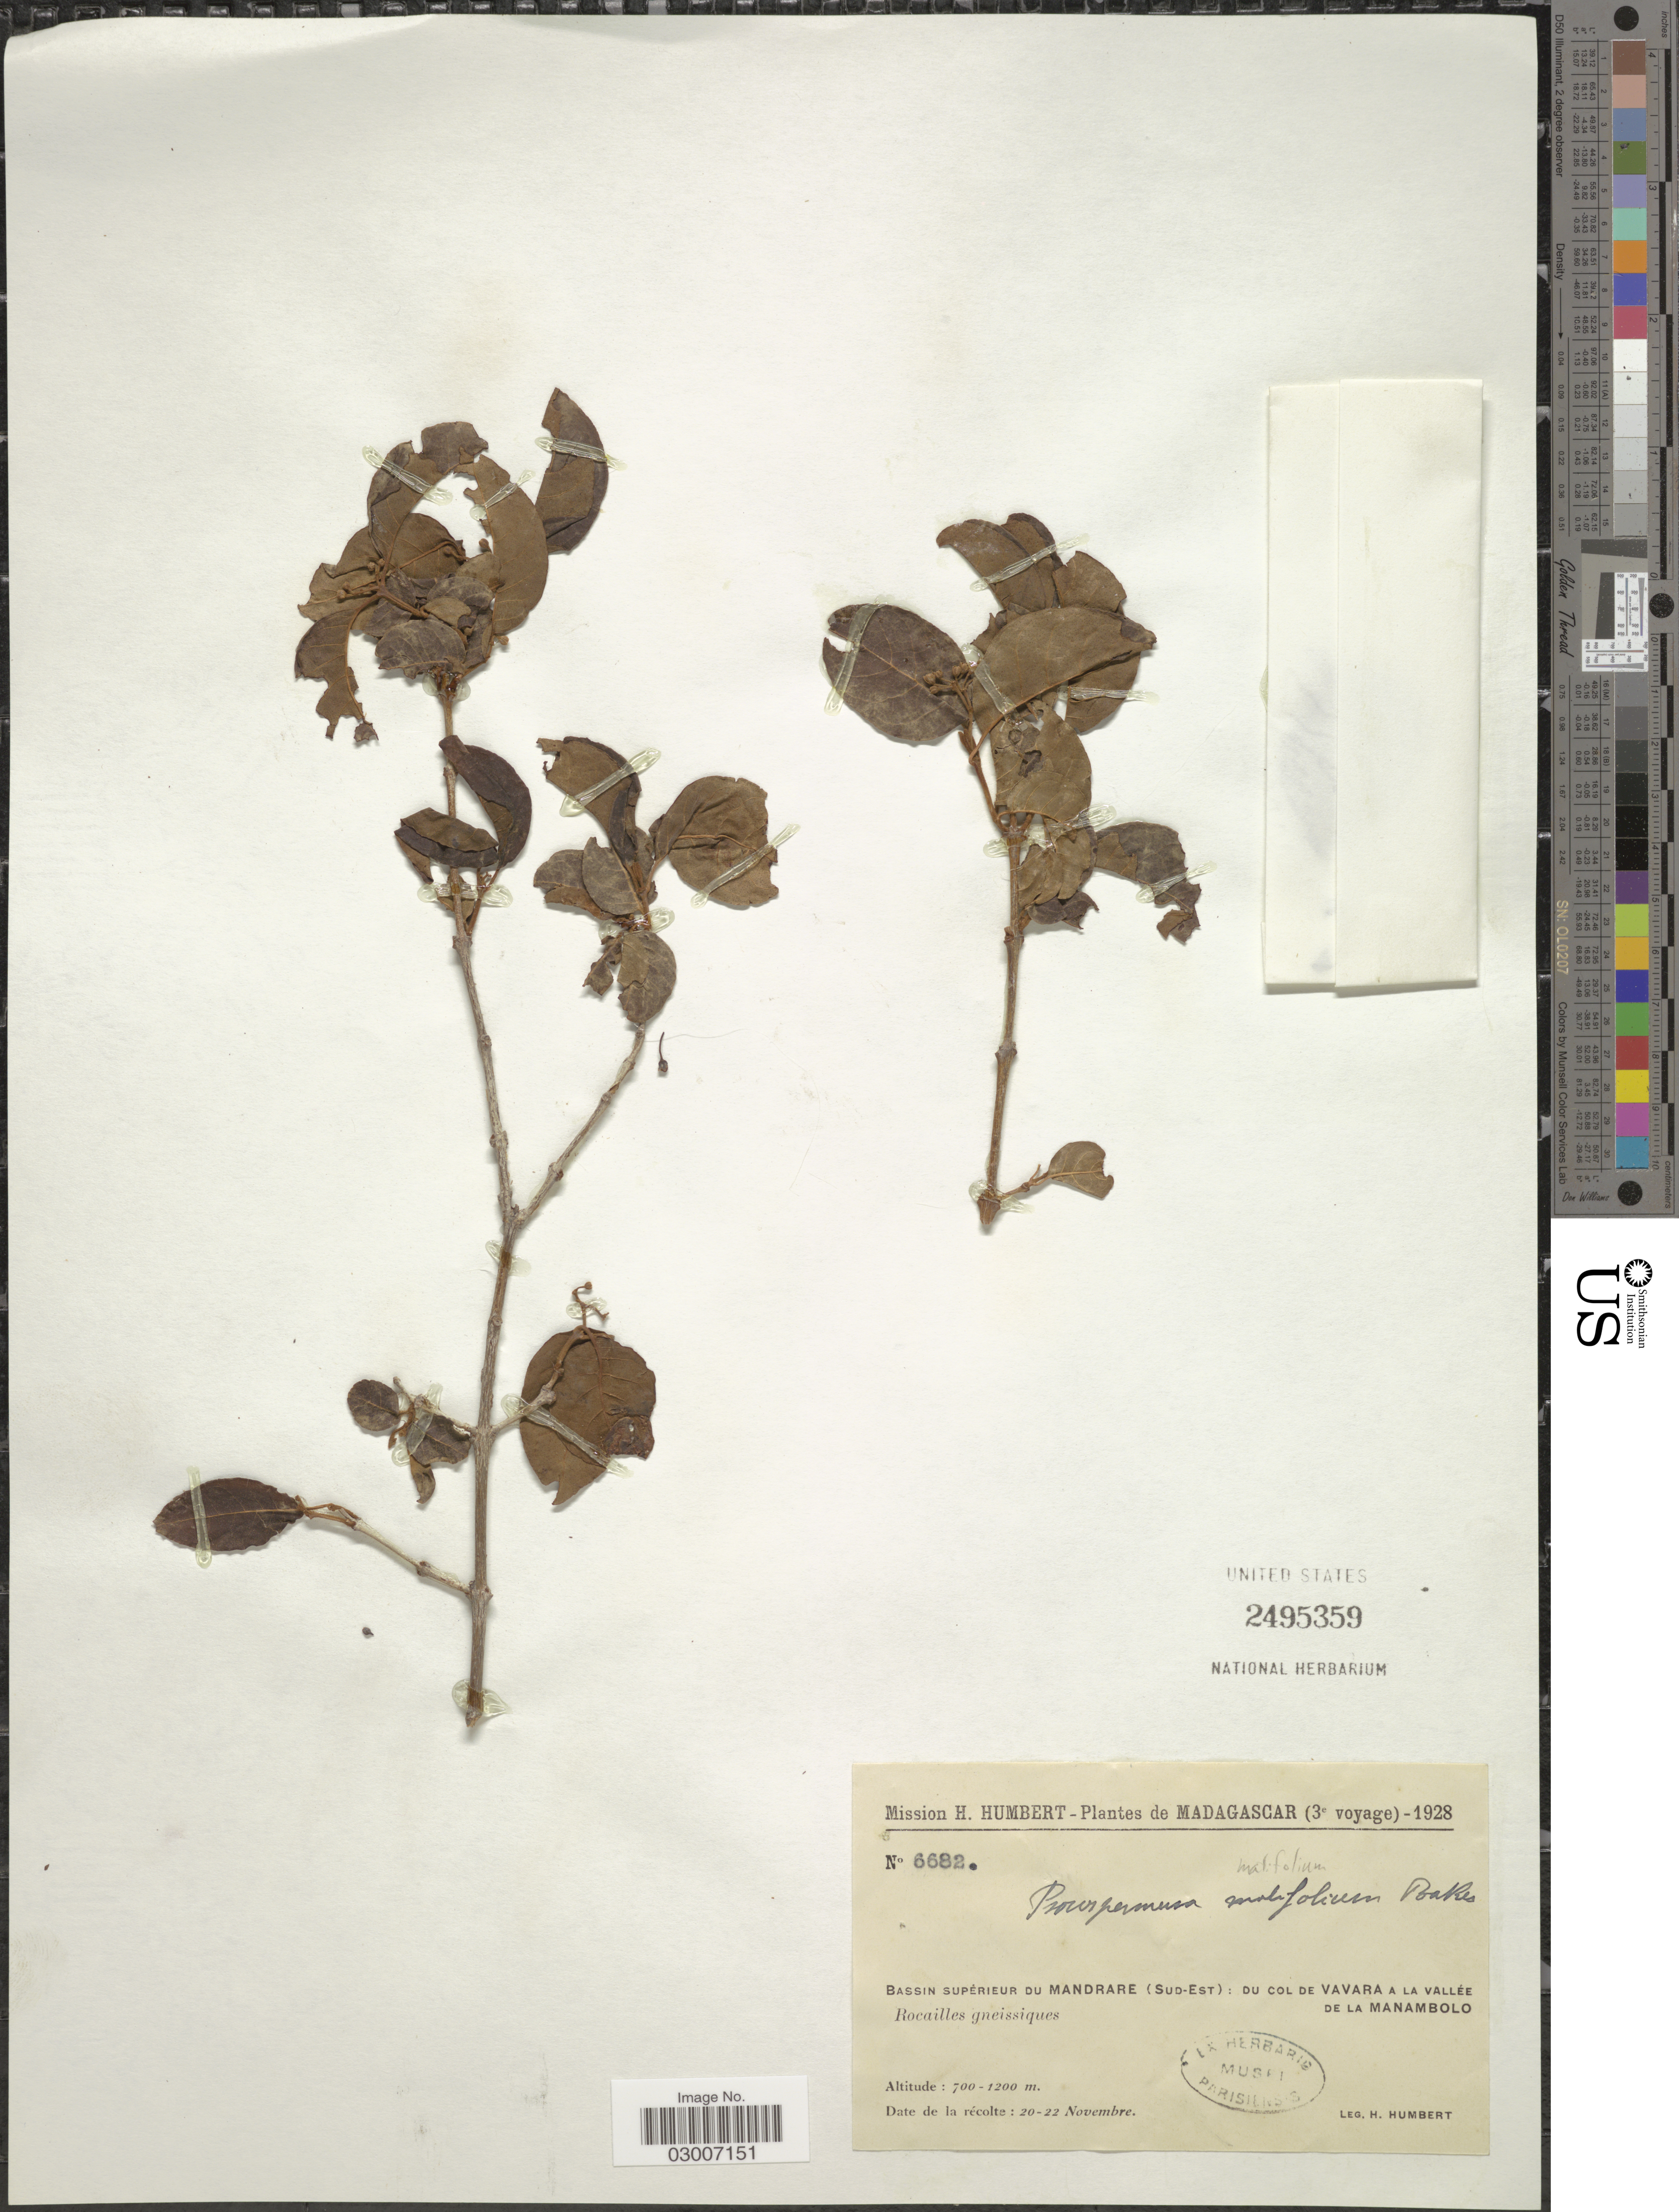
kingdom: Plantae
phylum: Tracheophyta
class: Magnoliopsida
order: Malpighiales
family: Hypericaceae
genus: Psorospermum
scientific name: Psorospermum malifolium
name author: Baker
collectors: H. Humbert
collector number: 6682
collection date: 1928-11-20/1928-11-22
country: Madagascar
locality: Bassin Supérieur du Mandrare (Sud-Est): Du Col de Vavara a la vallée de la Manambolo.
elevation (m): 700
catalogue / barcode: US 2495359